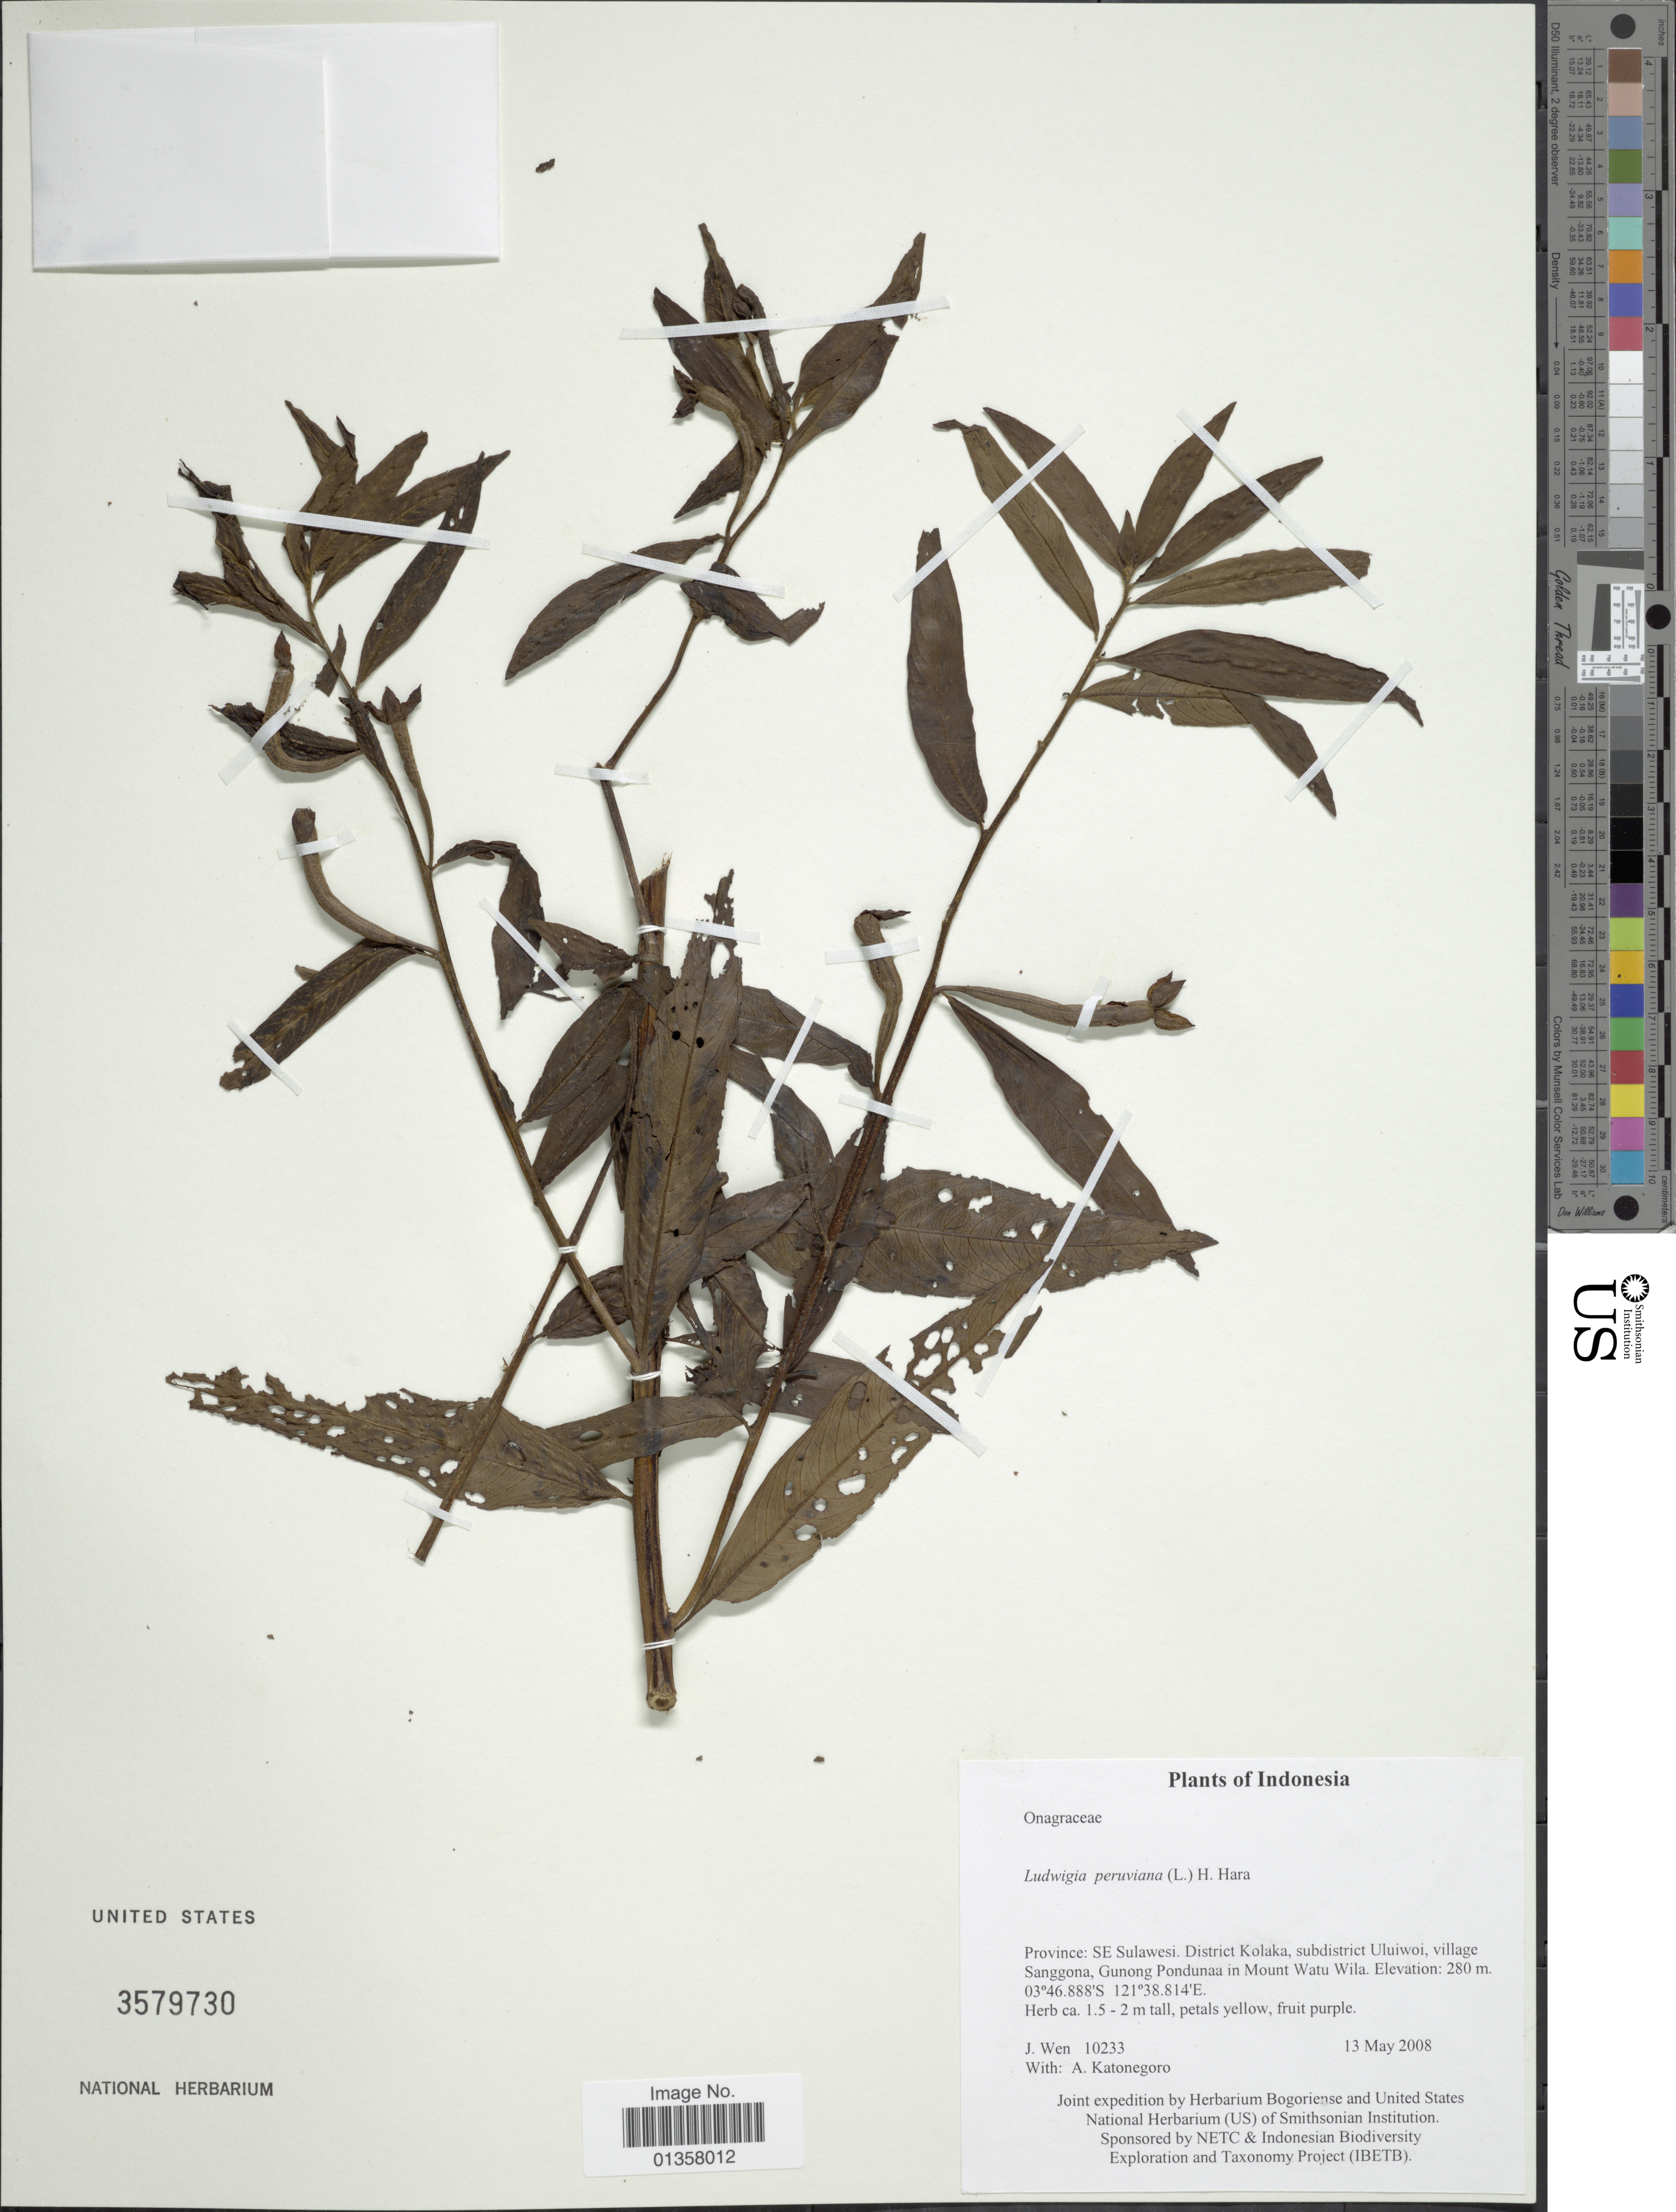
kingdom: Plantae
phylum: Tracheophyta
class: Magnoliopsida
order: Myrtales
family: Onagraceae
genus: Ludwigia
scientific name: Ludwigia octovalvis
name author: (Jacq.) P.H. Raven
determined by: Wagner, W. L., (BOT), Smithsonian Institution - National Museum of Natural History (UNITED STATES)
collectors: J. Wen & A. Kartonegoro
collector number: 10233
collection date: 2008-05-13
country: Indonesia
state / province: Sulawesi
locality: SE Sulawesi. District Kolaka, subdistrict Uluiwoi, village Sanggona, Gunong Pondunaa in Mount Watu Wila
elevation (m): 280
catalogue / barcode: US 3579730